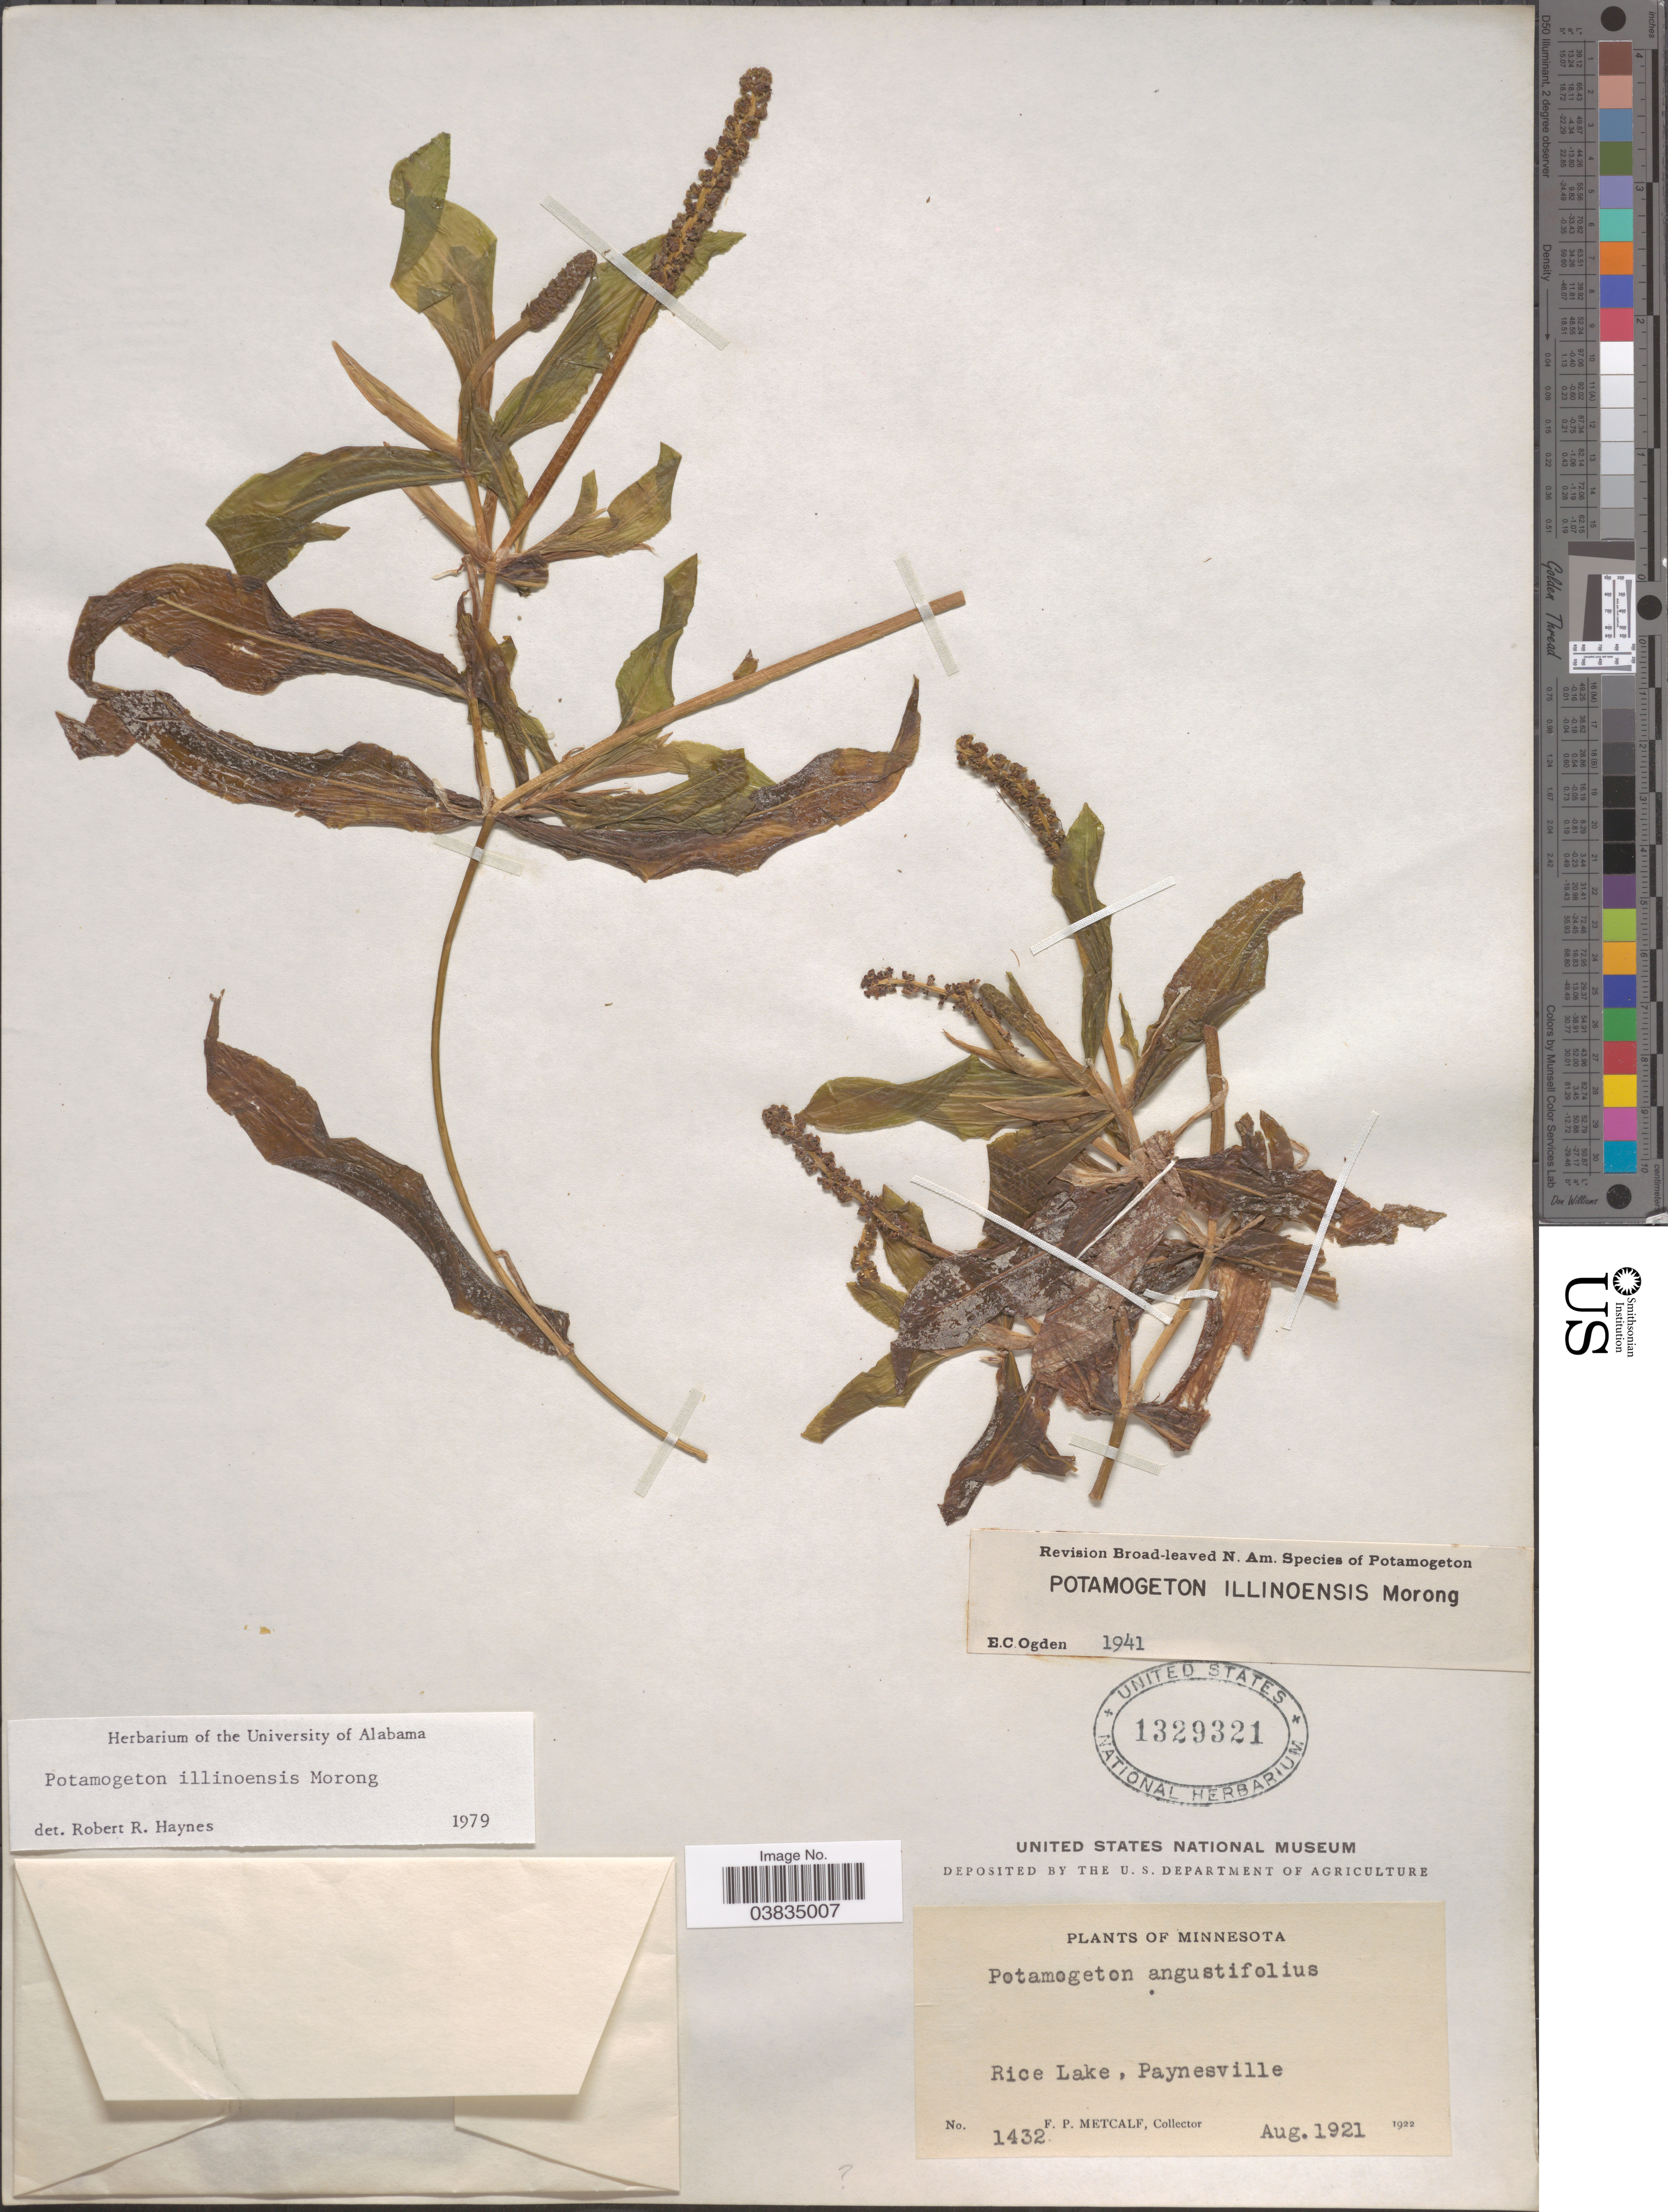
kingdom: Plantae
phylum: Tracheophyta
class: Liliopsida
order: Alismatales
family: Potamogetonaceae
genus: Potamogeton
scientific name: Potamogeton illinoensis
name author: Morong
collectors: F. Metcalf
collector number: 1432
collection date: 1921-08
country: United States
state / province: Minnesota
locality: Rice Lake, Paynesville.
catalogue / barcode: US 1329321